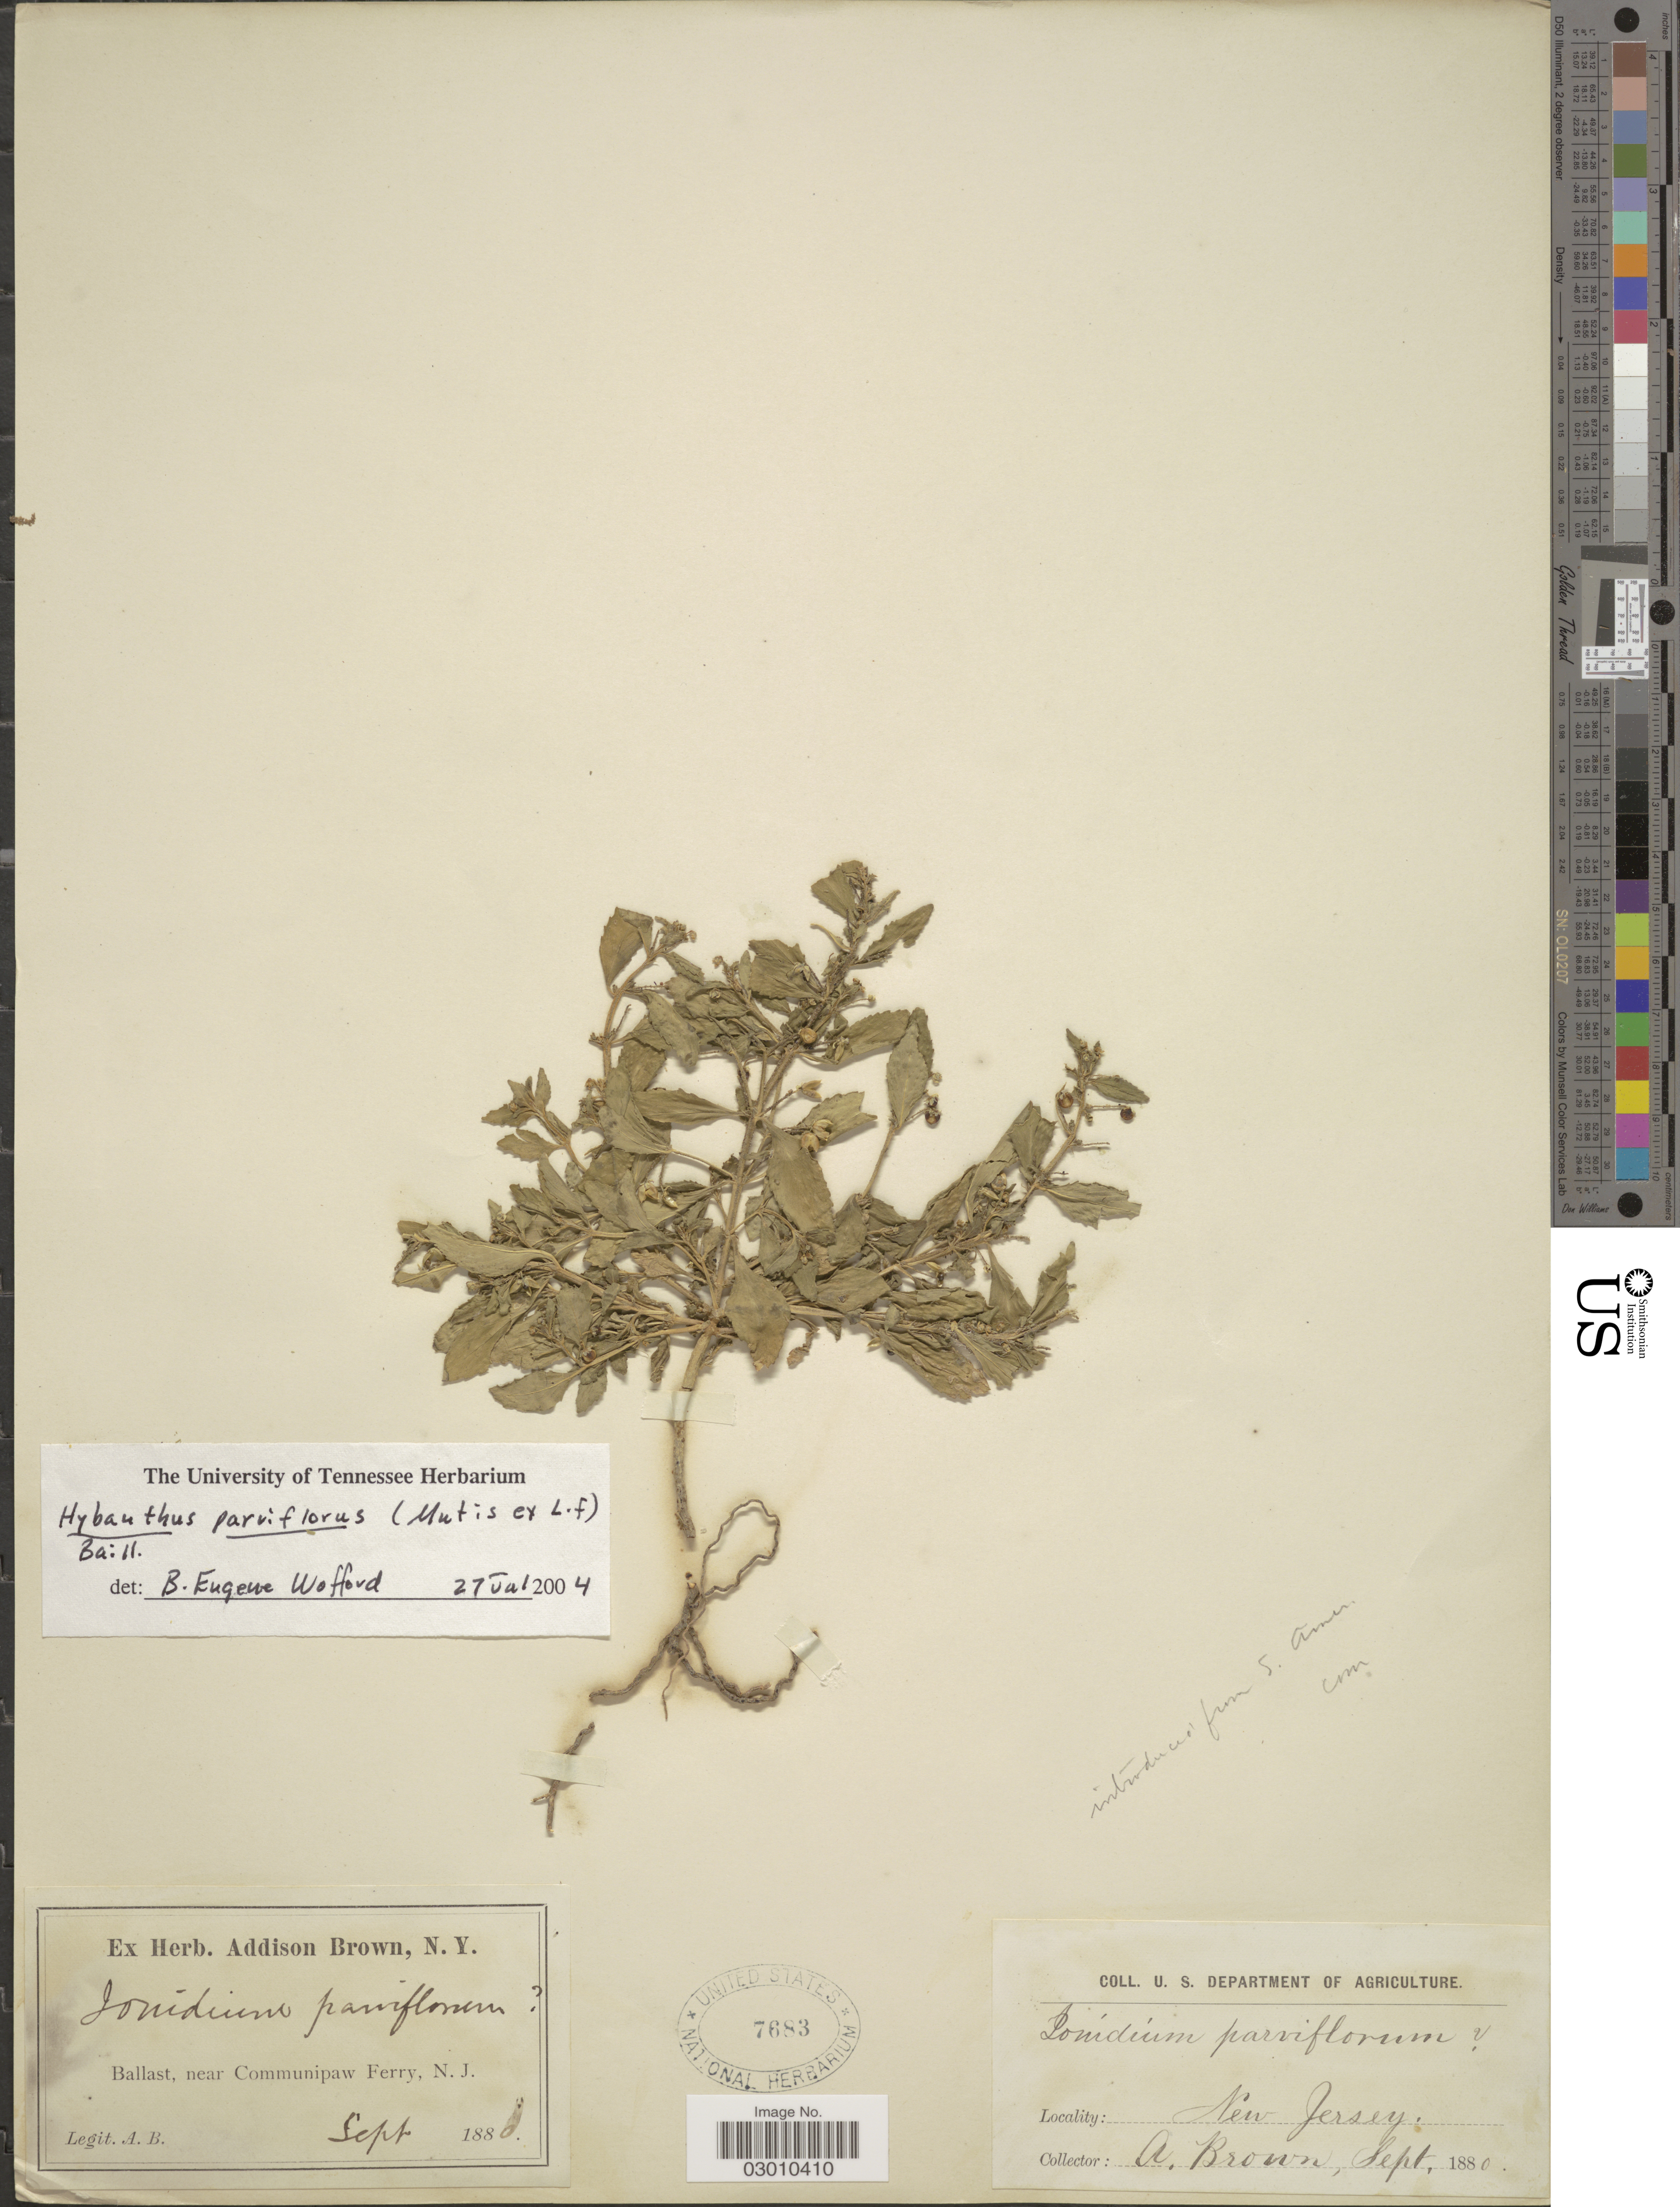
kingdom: Plantae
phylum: Tracheophyta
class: Magnoliopsida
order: Malpighiales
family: Violaceae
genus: Pombalia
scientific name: Pombalia parviflora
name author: (L. f.) Paula-Souza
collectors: A. Brown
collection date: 1880-09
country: United States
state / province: New Jersey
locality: Ballast, near Communipaw Ferry.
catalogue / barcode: US 7683